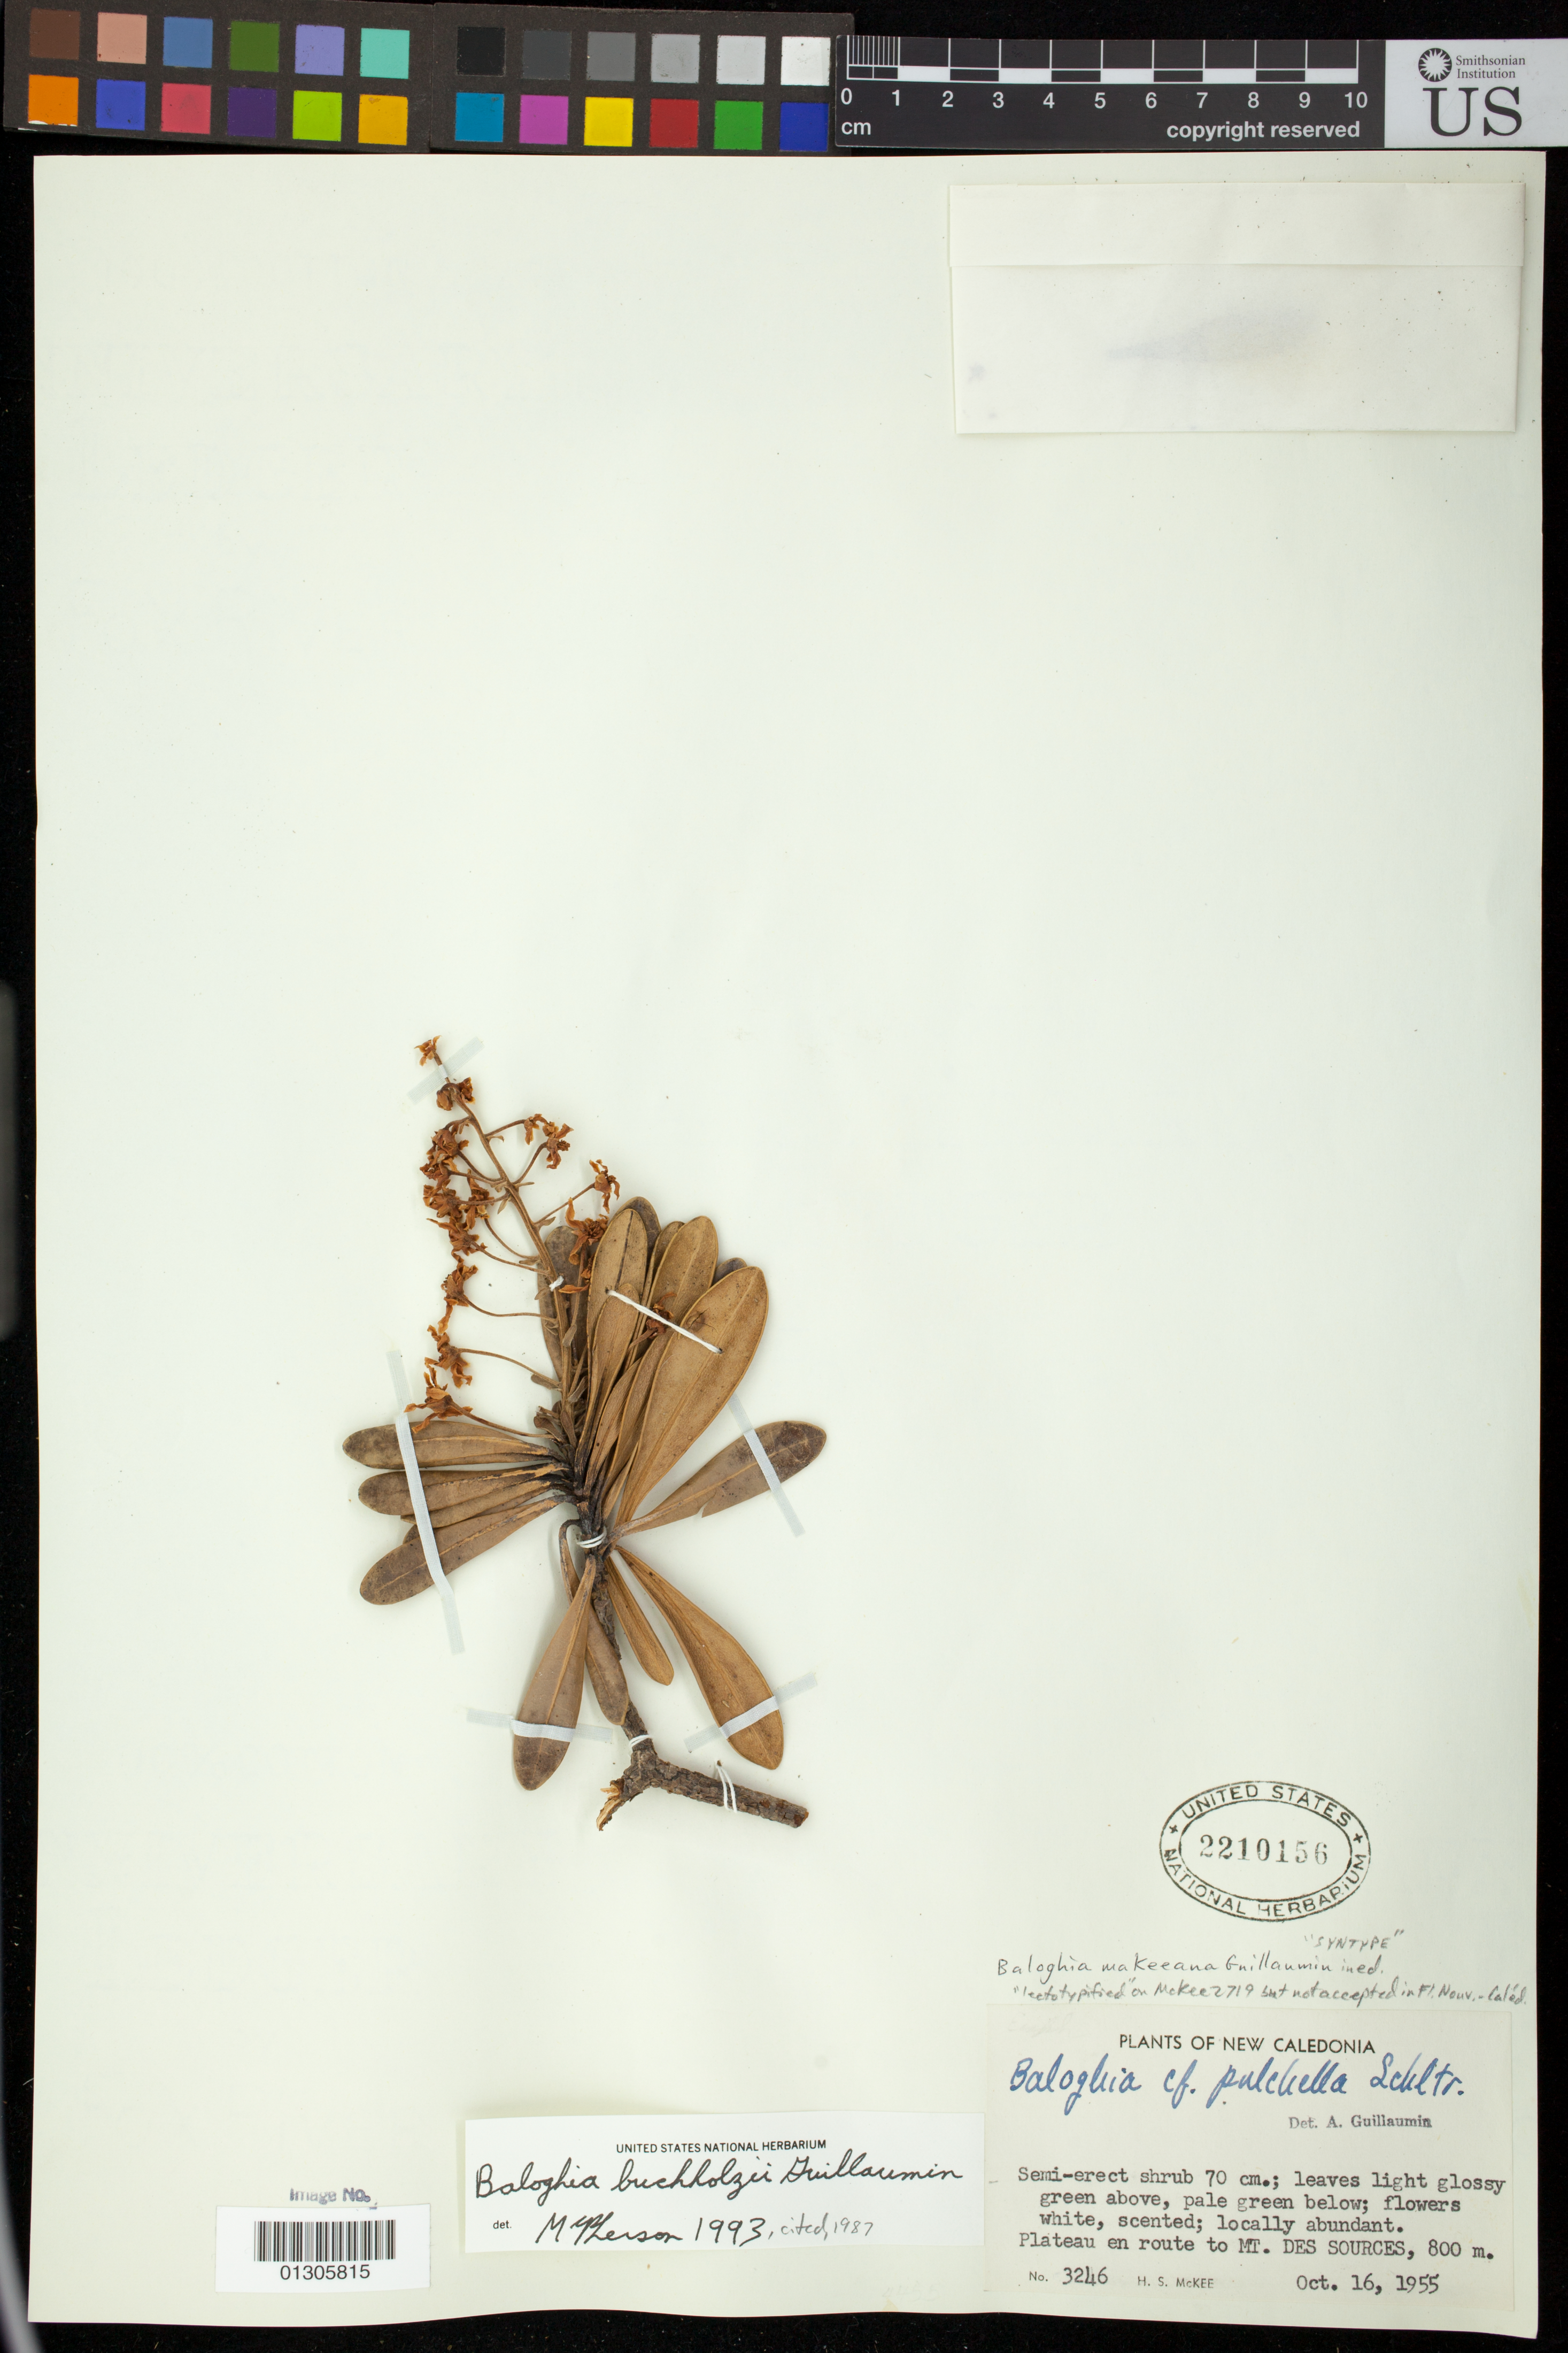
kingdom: Plantae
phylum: Tracheophyta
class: Magnoliopsida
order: Malpighiales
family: Euphorbiaceae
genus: Baloghia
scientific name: Baloghia montana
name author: (Müll. Arg.) Pax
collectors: H. S. McKee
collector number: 3246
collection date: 1955-10-16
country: New Caledonia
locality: Plateau en route to Mt. Des Sources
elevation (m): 800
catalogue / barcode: US 2210156